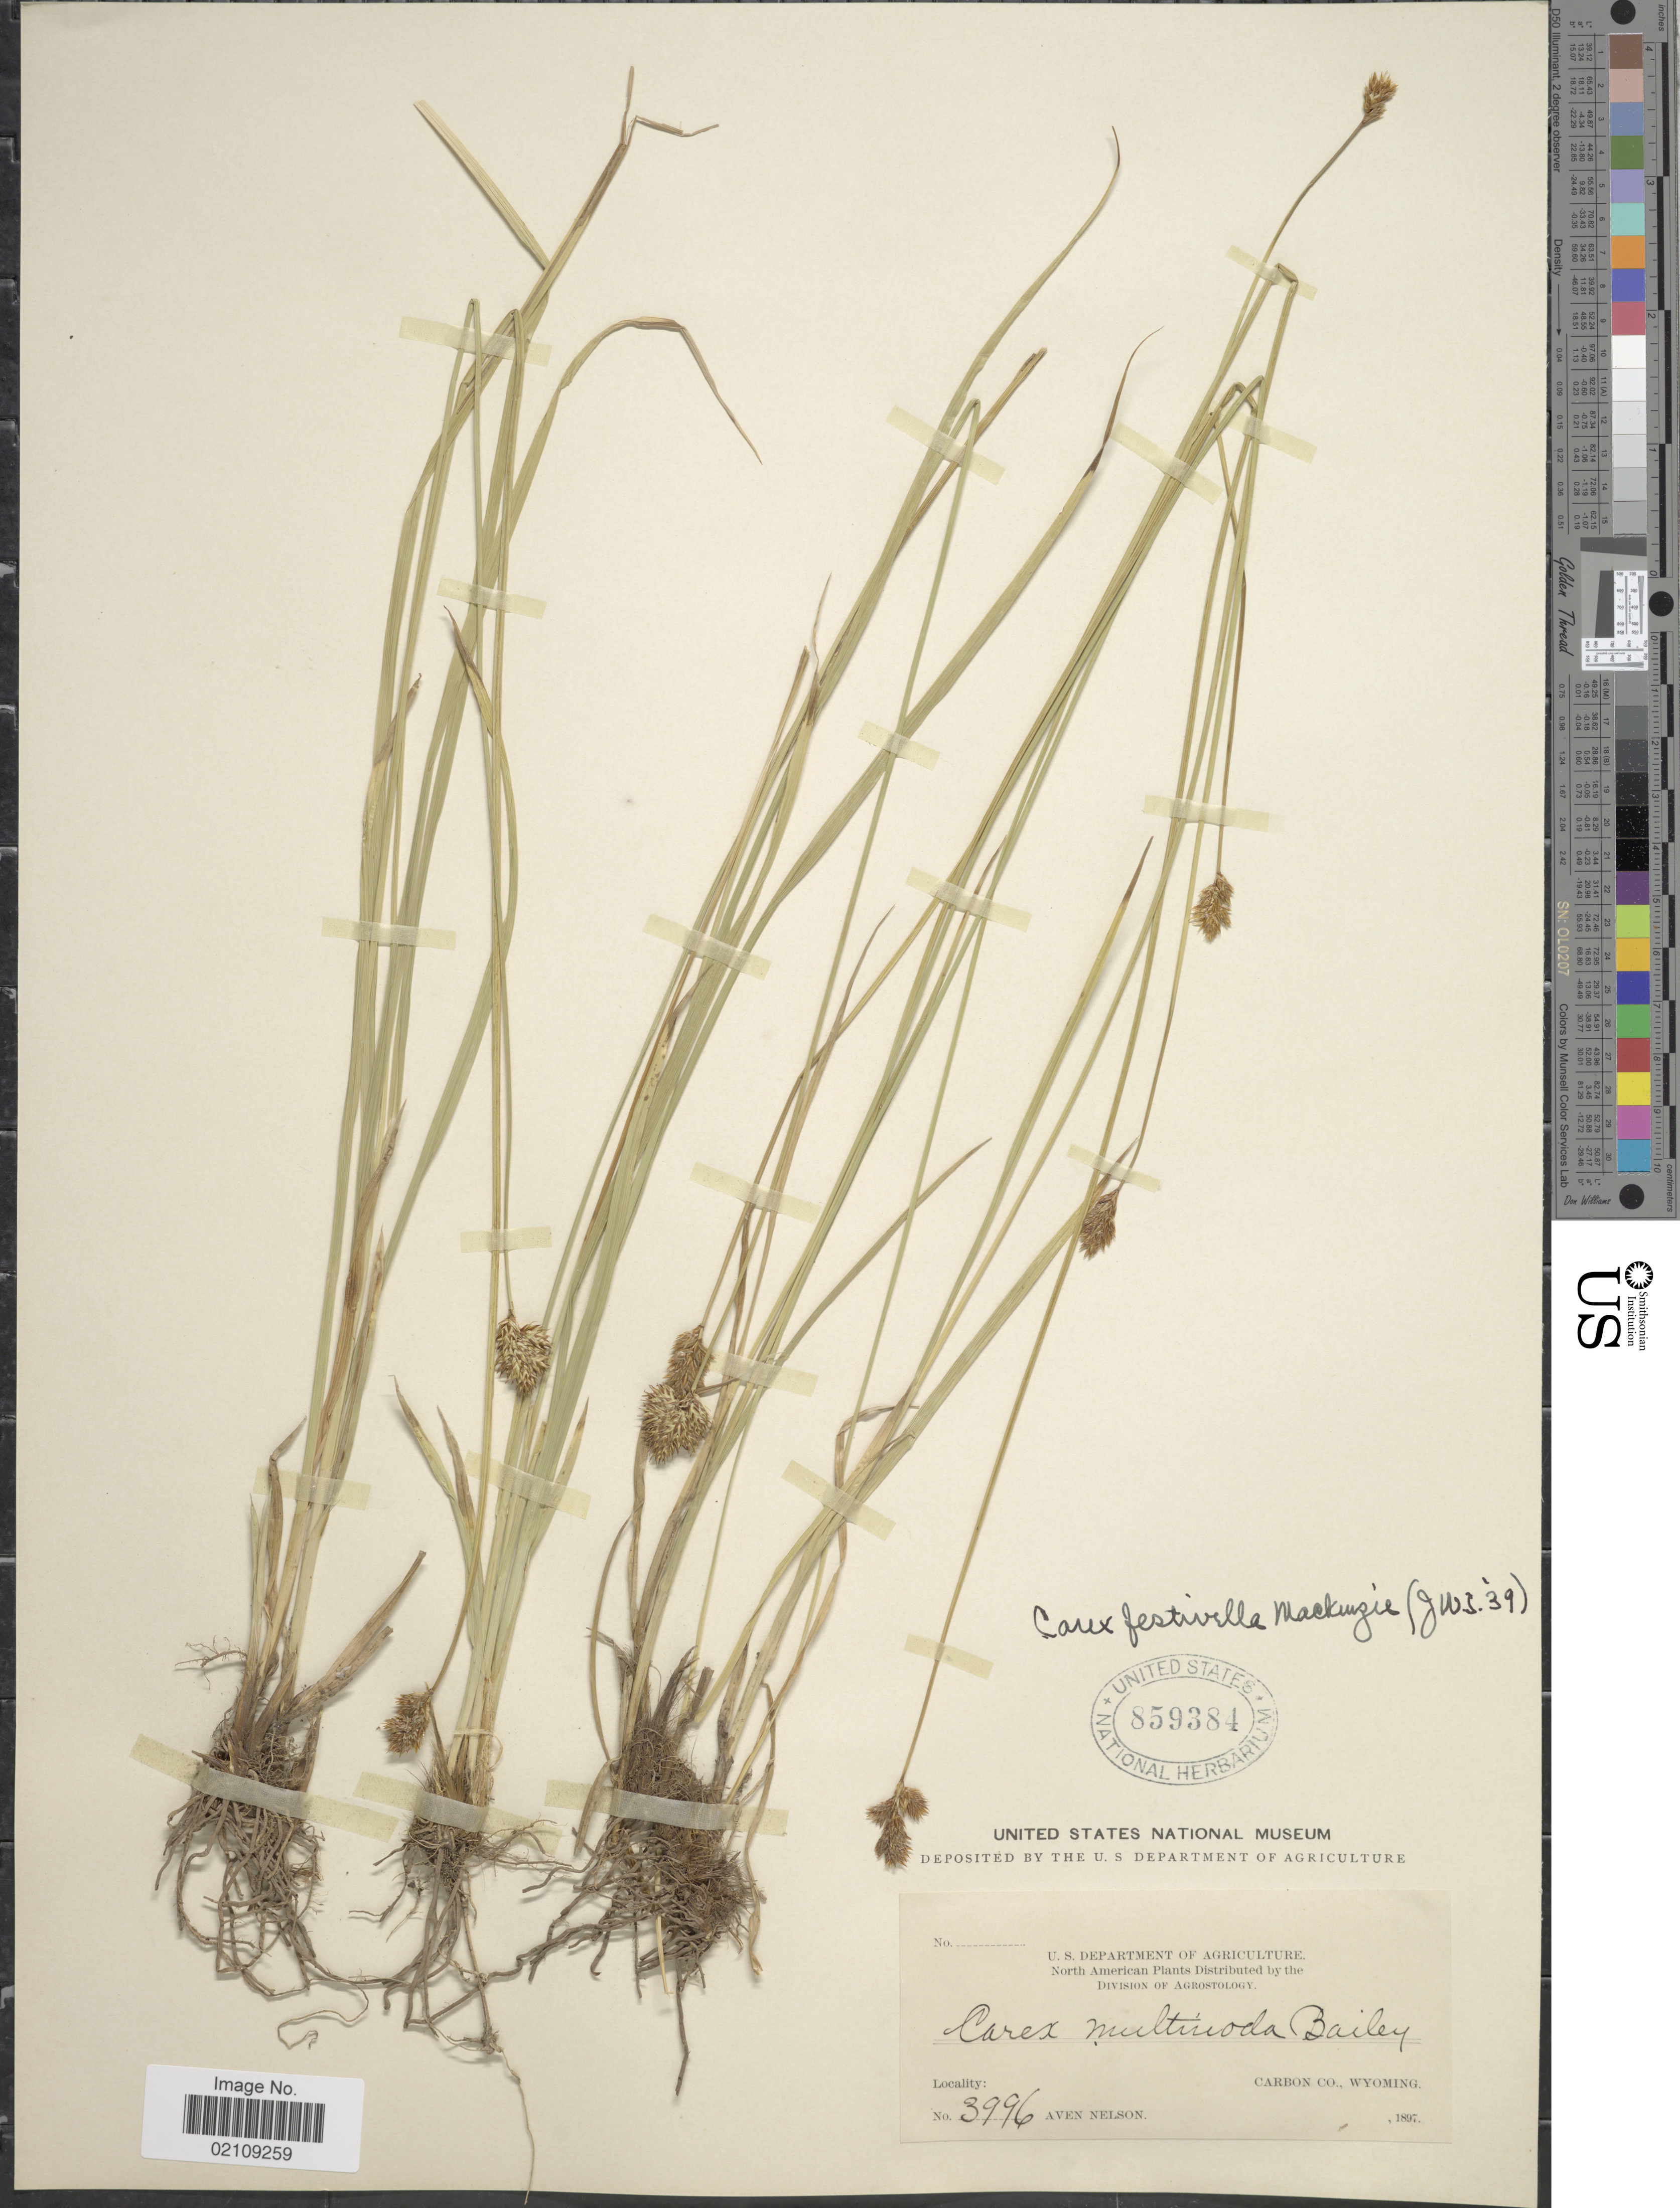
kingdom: Plantae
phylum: Tracheophyta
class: Liliopsida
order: Poales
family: Cyperaceae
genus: Carex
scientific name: Carex microptera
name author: Mack.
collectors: A. Nelson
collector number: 3996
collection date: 1897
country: United States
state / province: Wyoming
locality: Carbon Co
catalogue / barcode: US 859384